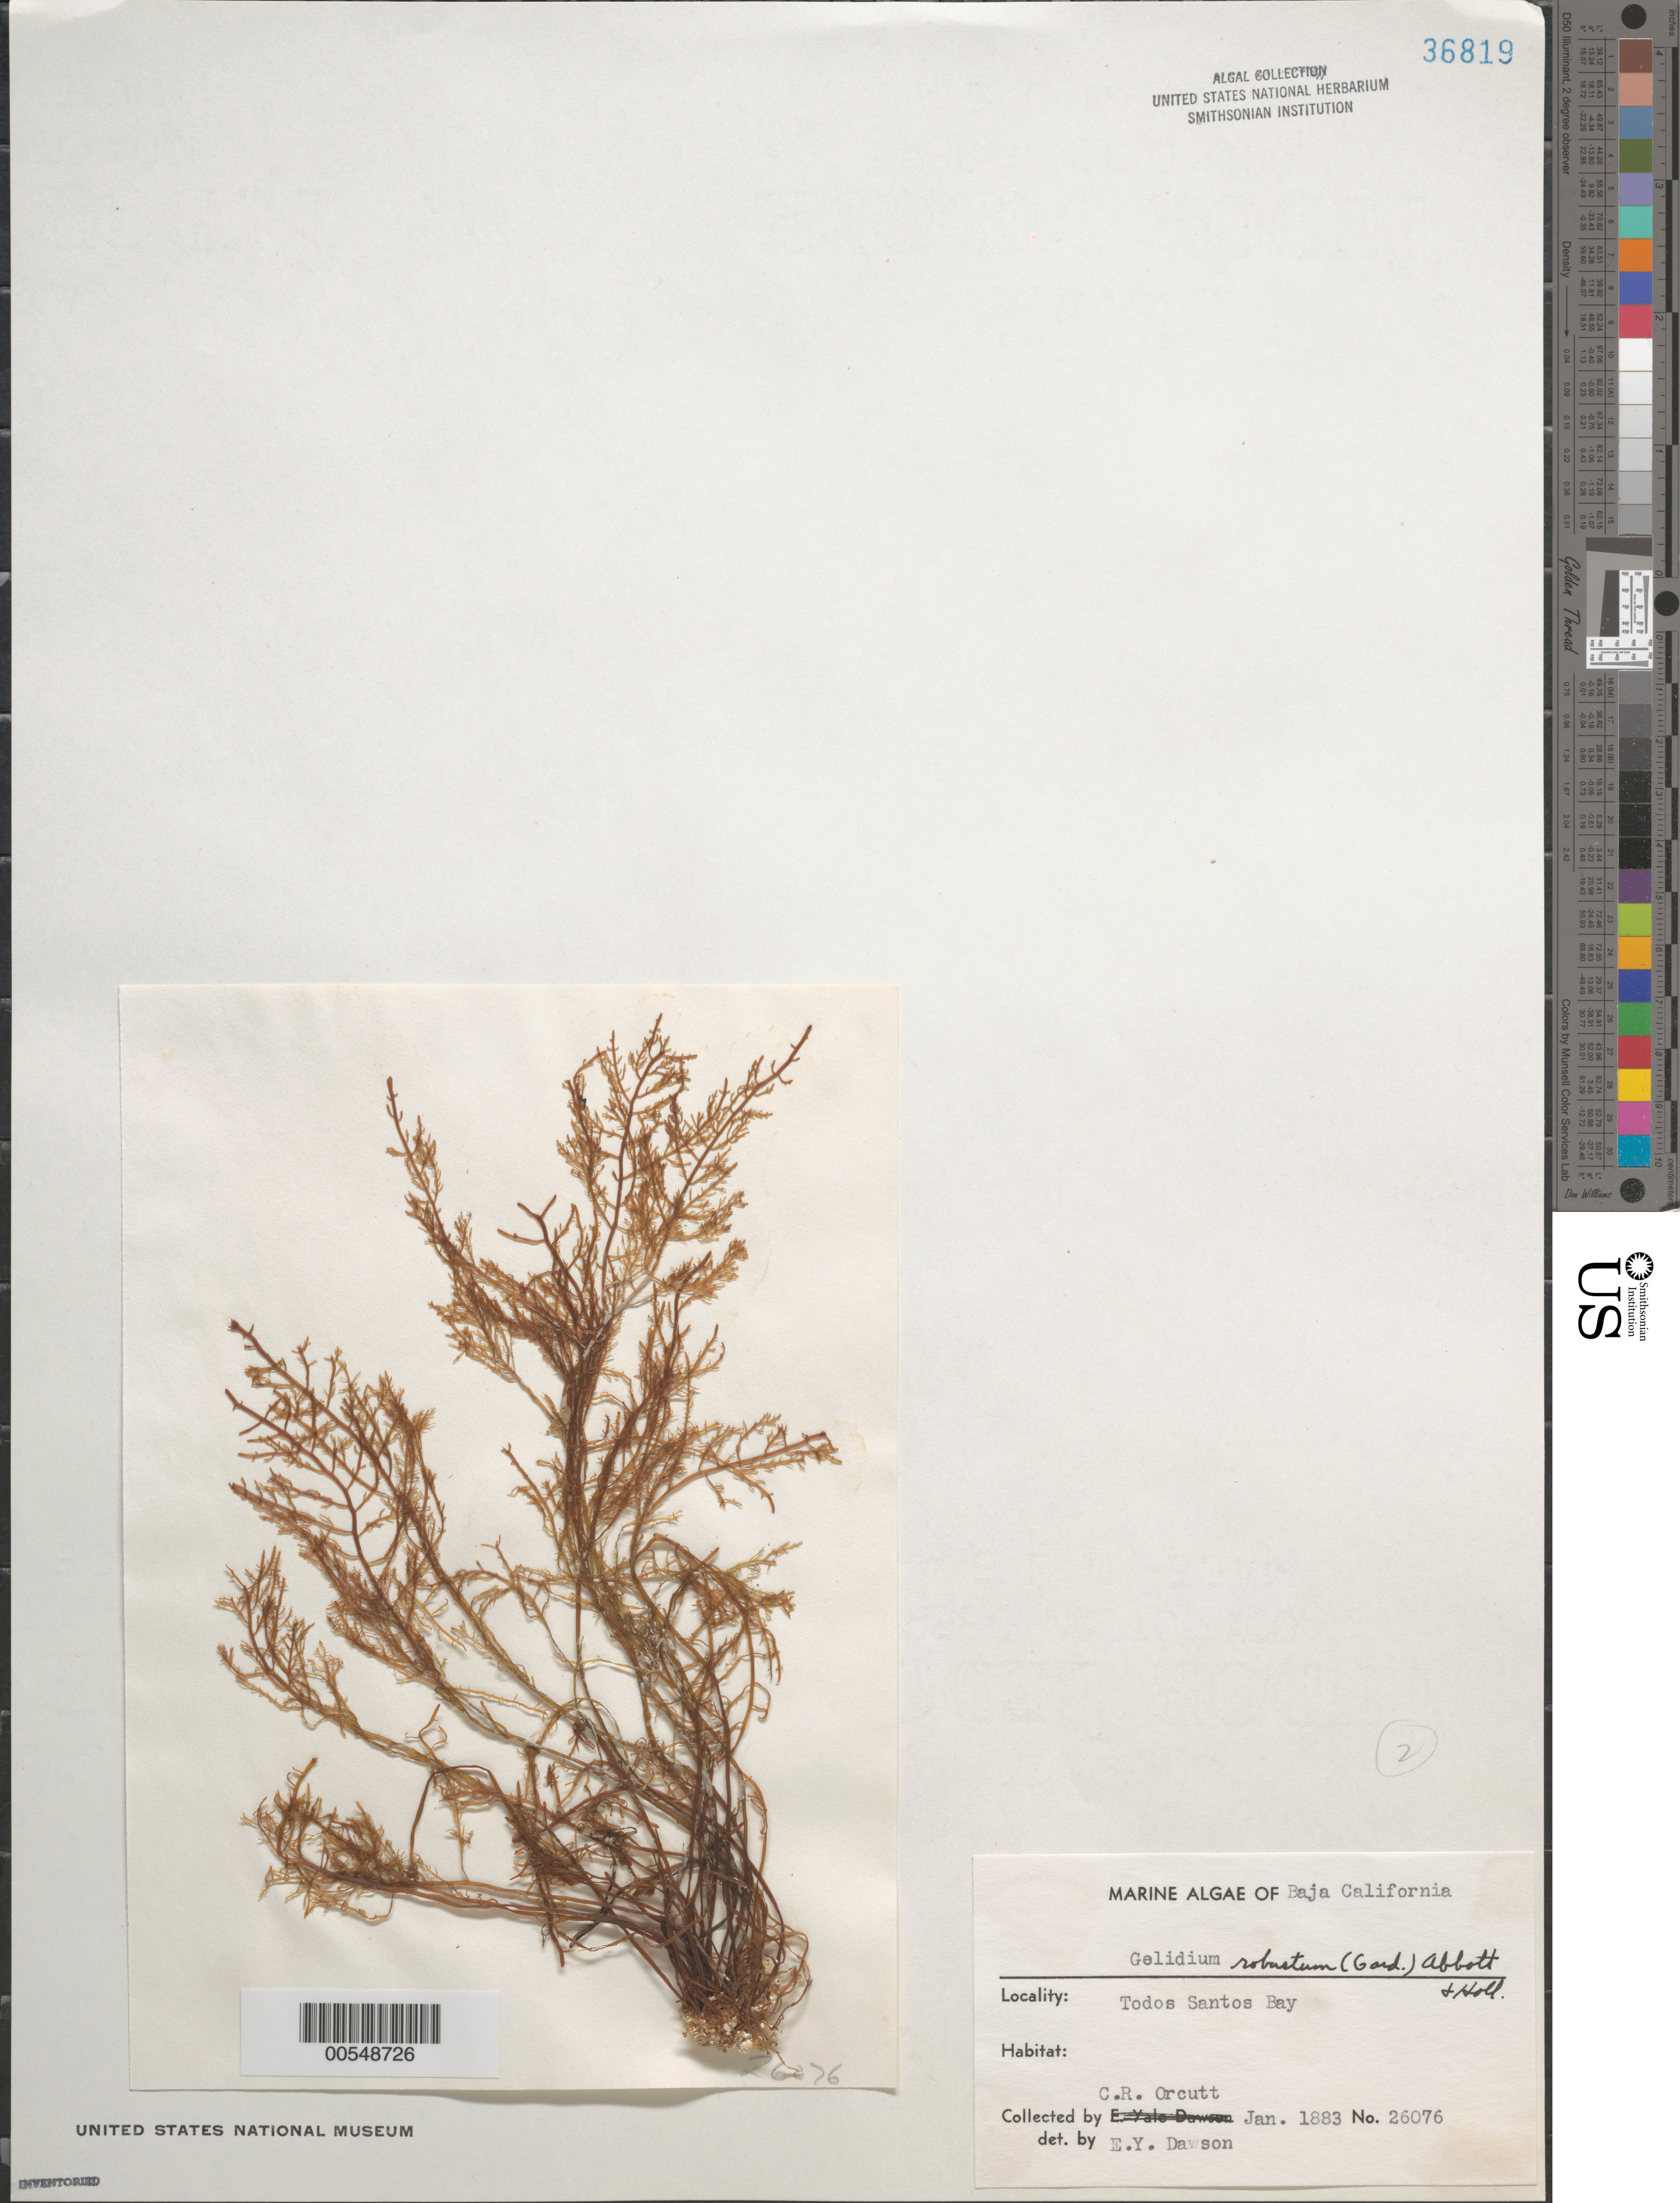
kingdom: Plantae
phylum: Rhodophyta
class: Florideophyceae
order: Gelidiales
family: Gelidiaceae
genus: Gelidium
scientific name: Gelidium robustum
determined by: Dawson, E. Y.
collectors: C. R. Orcutt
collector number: EYD 26076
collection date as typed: Jan 1883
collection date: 1883-01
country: Mexico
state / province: Baja California Sur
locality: Bahia de Todos Santos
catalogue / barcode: US 36819